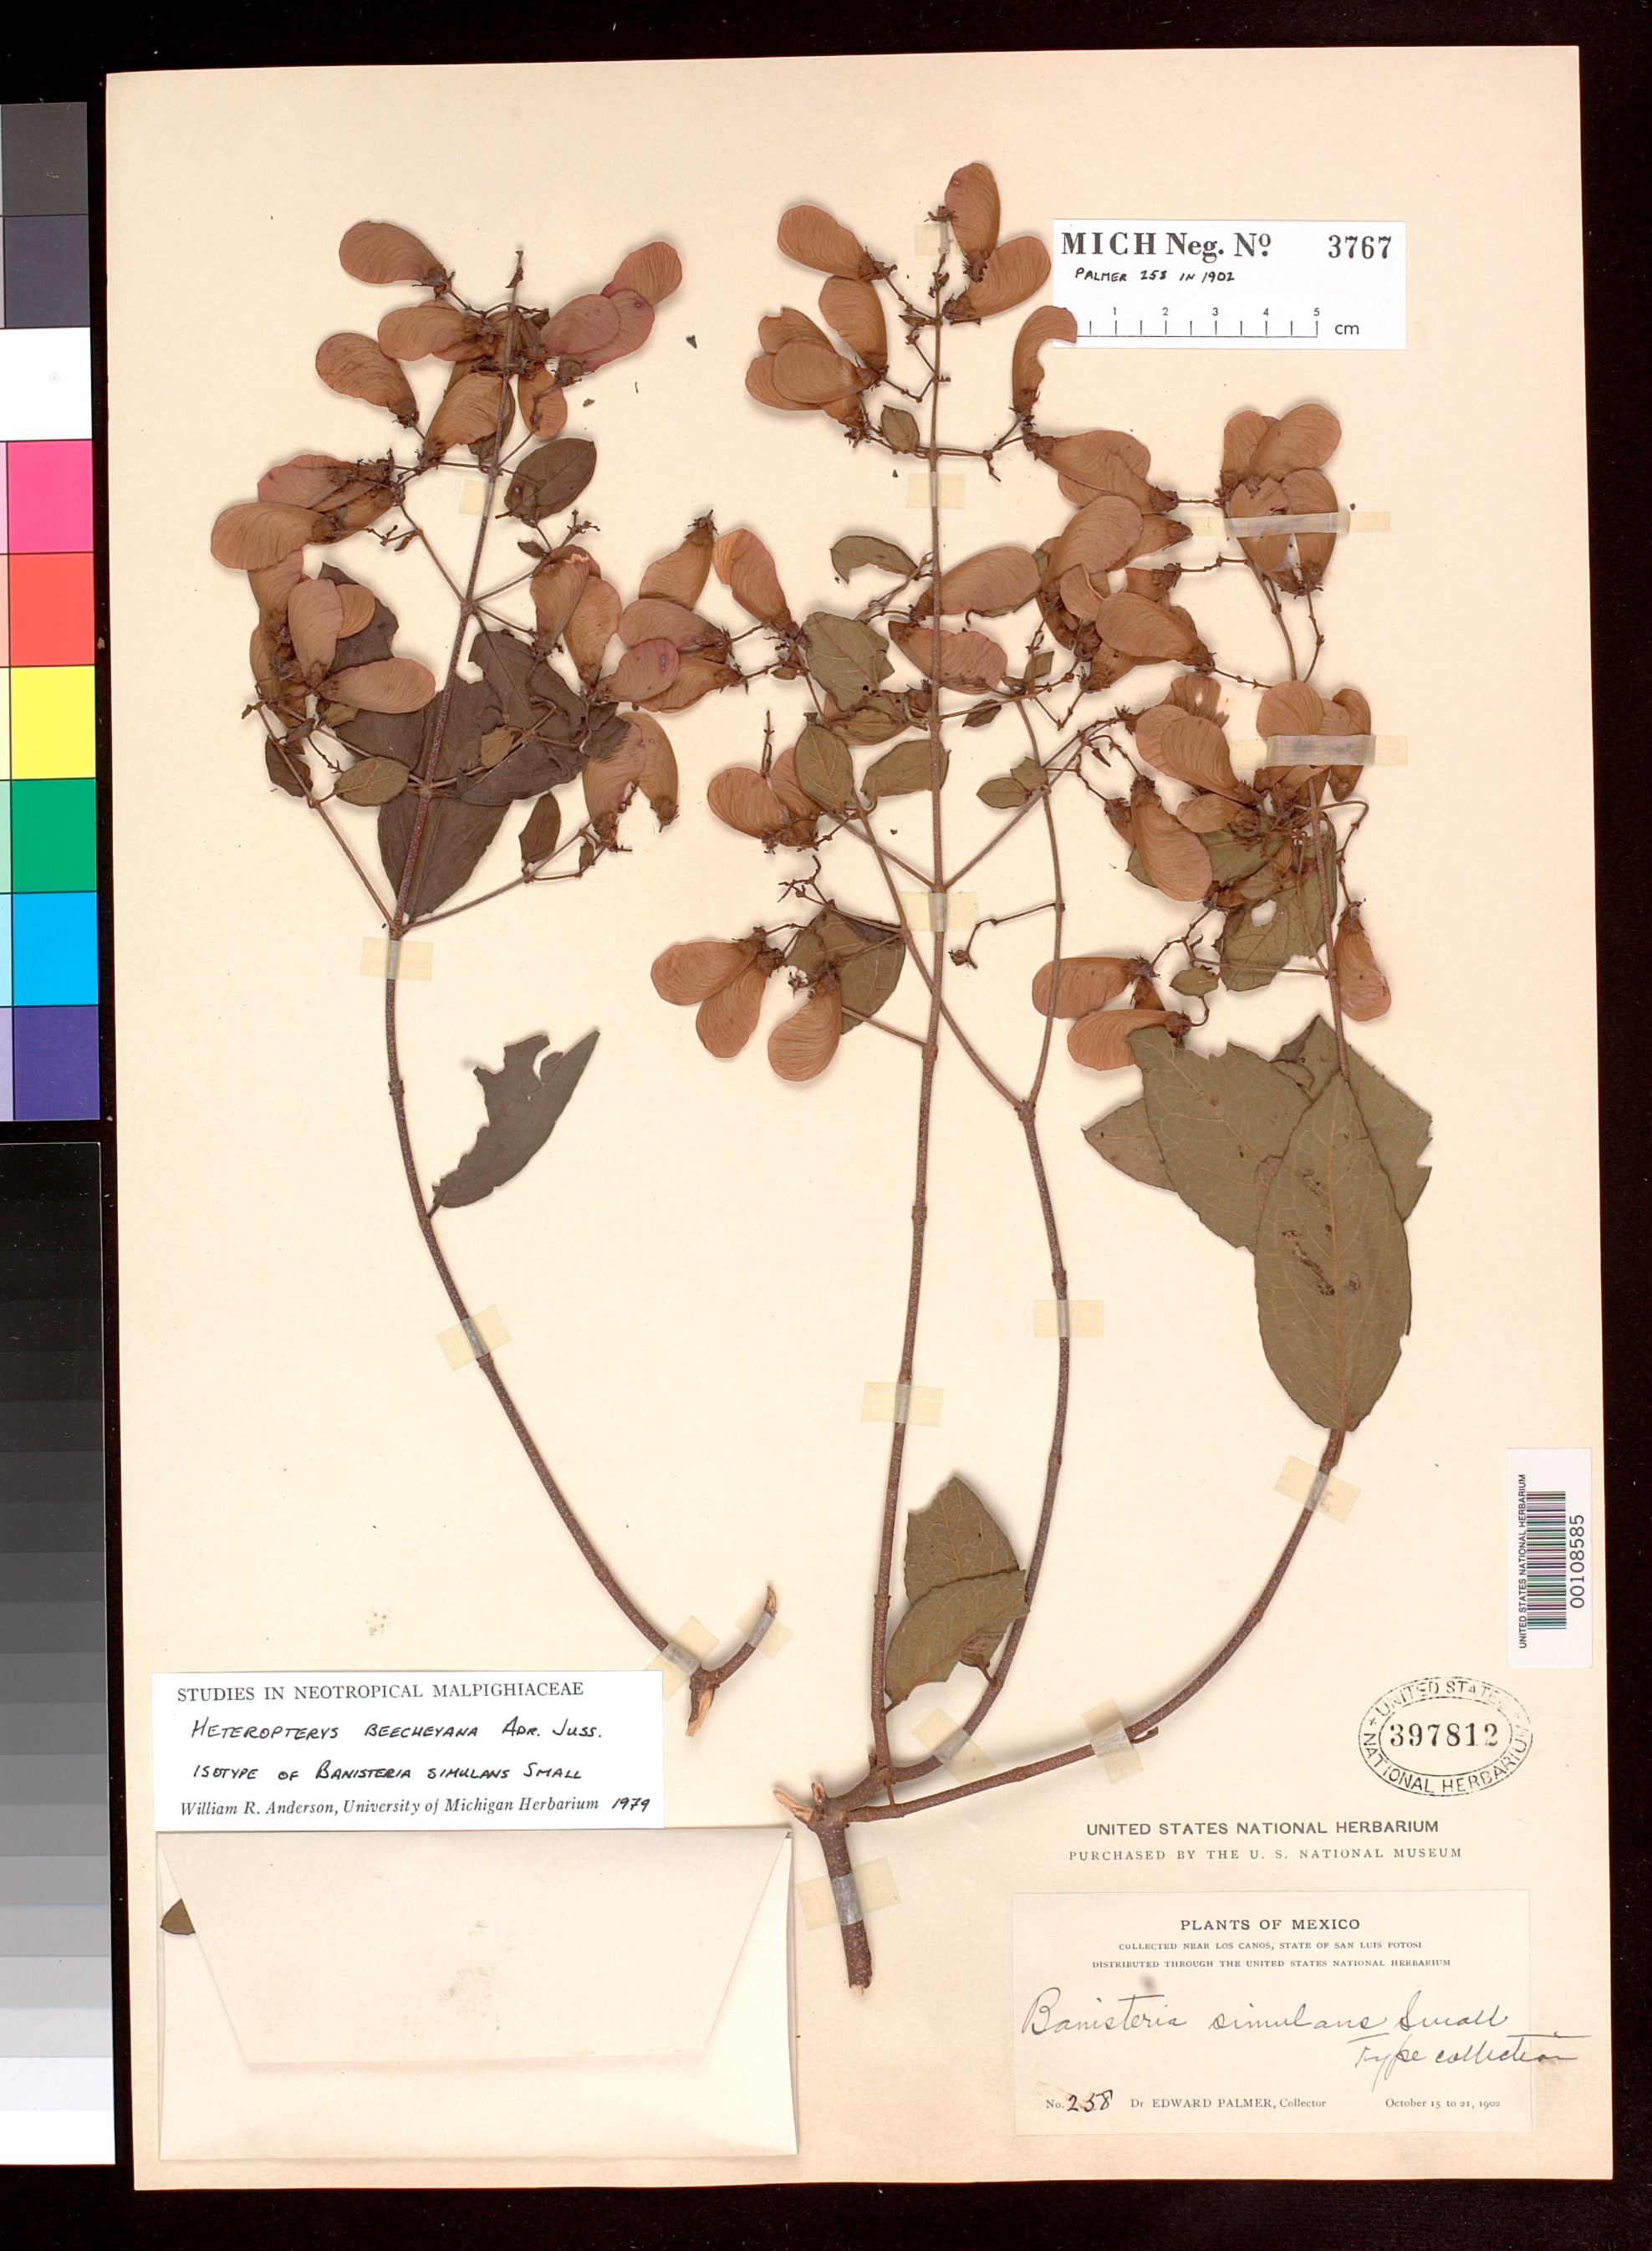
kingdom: Plantae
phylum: Tracheophyta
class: Magnoliopsida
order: Malpighiales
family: Malpighiaceae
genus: Banisteria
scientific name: Banisteria simulans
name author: Small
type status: Isotype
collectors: E. Palmer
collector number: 258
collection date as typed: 15 Oct 1902 to 21 Oct 1902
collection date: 1902-10-15/1902-10-21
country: Mexico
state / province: San Luis Potosi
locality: Los Canos.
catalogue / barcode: US 397812